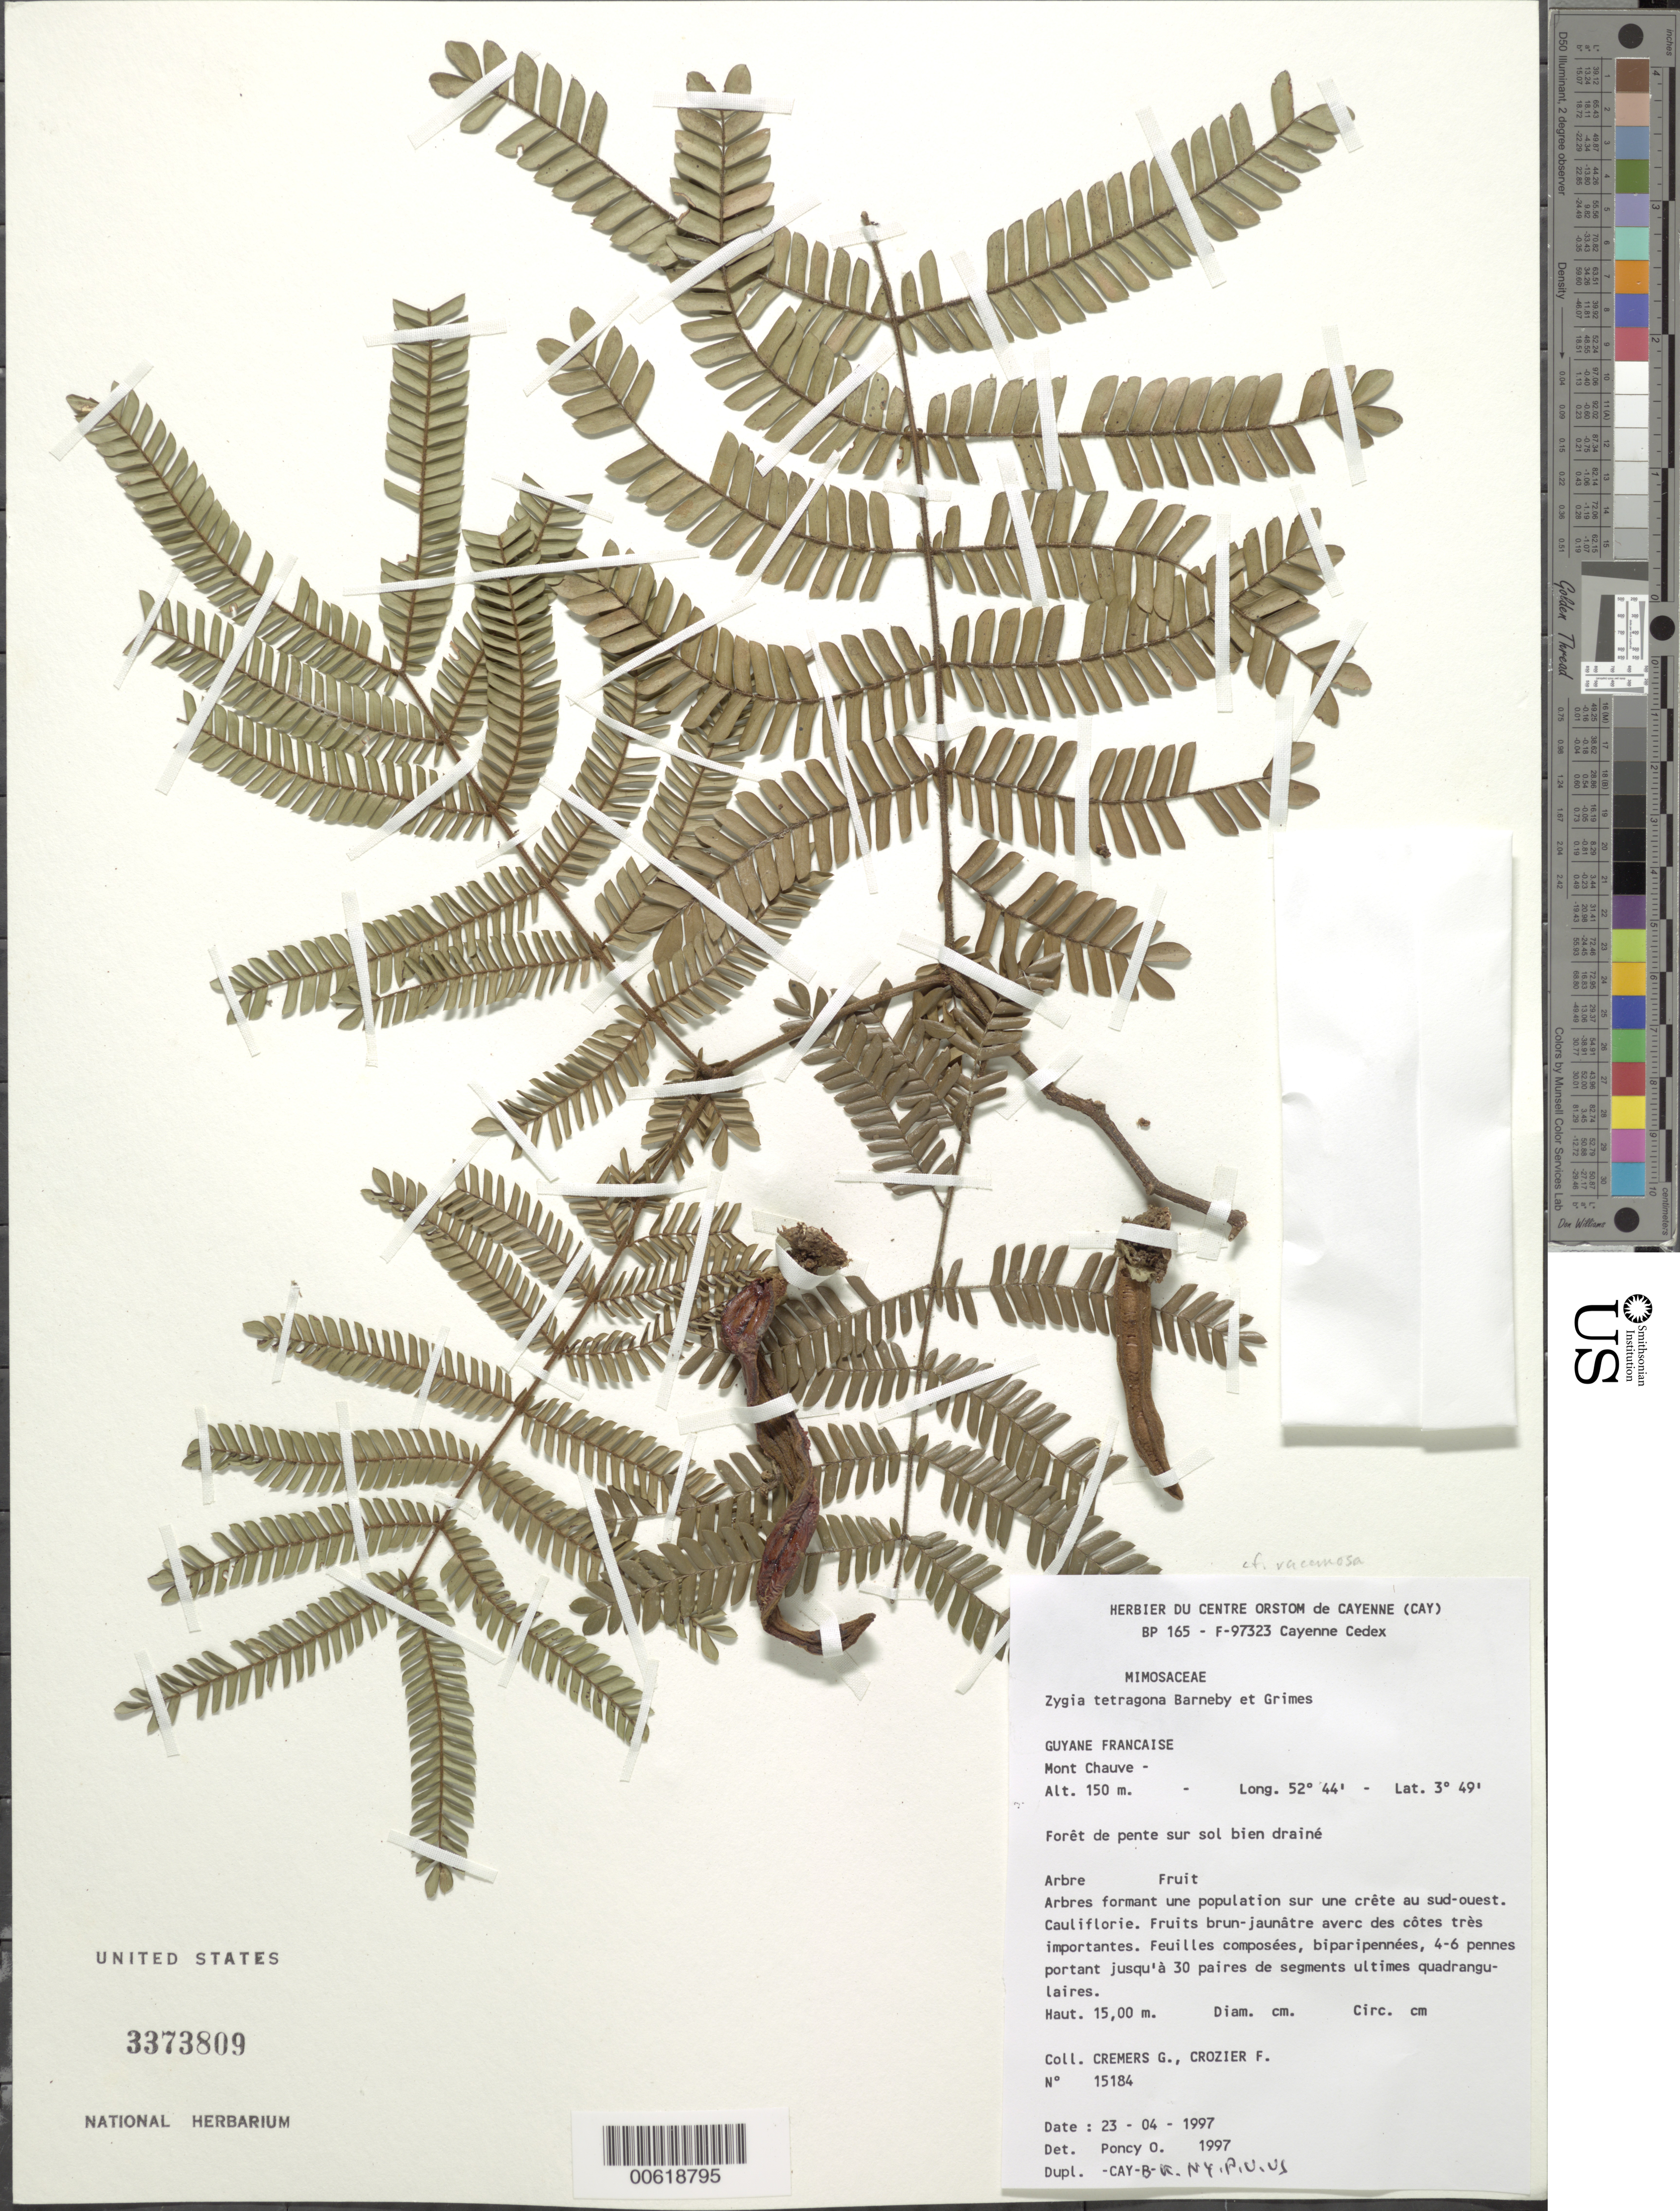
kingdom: Plantae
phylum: Tracheophyta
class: Magnoliopsida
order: Fabales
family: Fabaceae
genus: Zygia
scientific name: Zygia tetragona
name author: Barneby & J.W. Grimes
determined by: Poncy, O.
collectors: G. Cremers & F. Crozier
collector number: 15184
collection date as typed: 23-Apr-97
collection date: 1997-04-23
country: French Guiana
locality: Mont Chauve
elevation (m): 150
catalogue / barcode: US 3373809